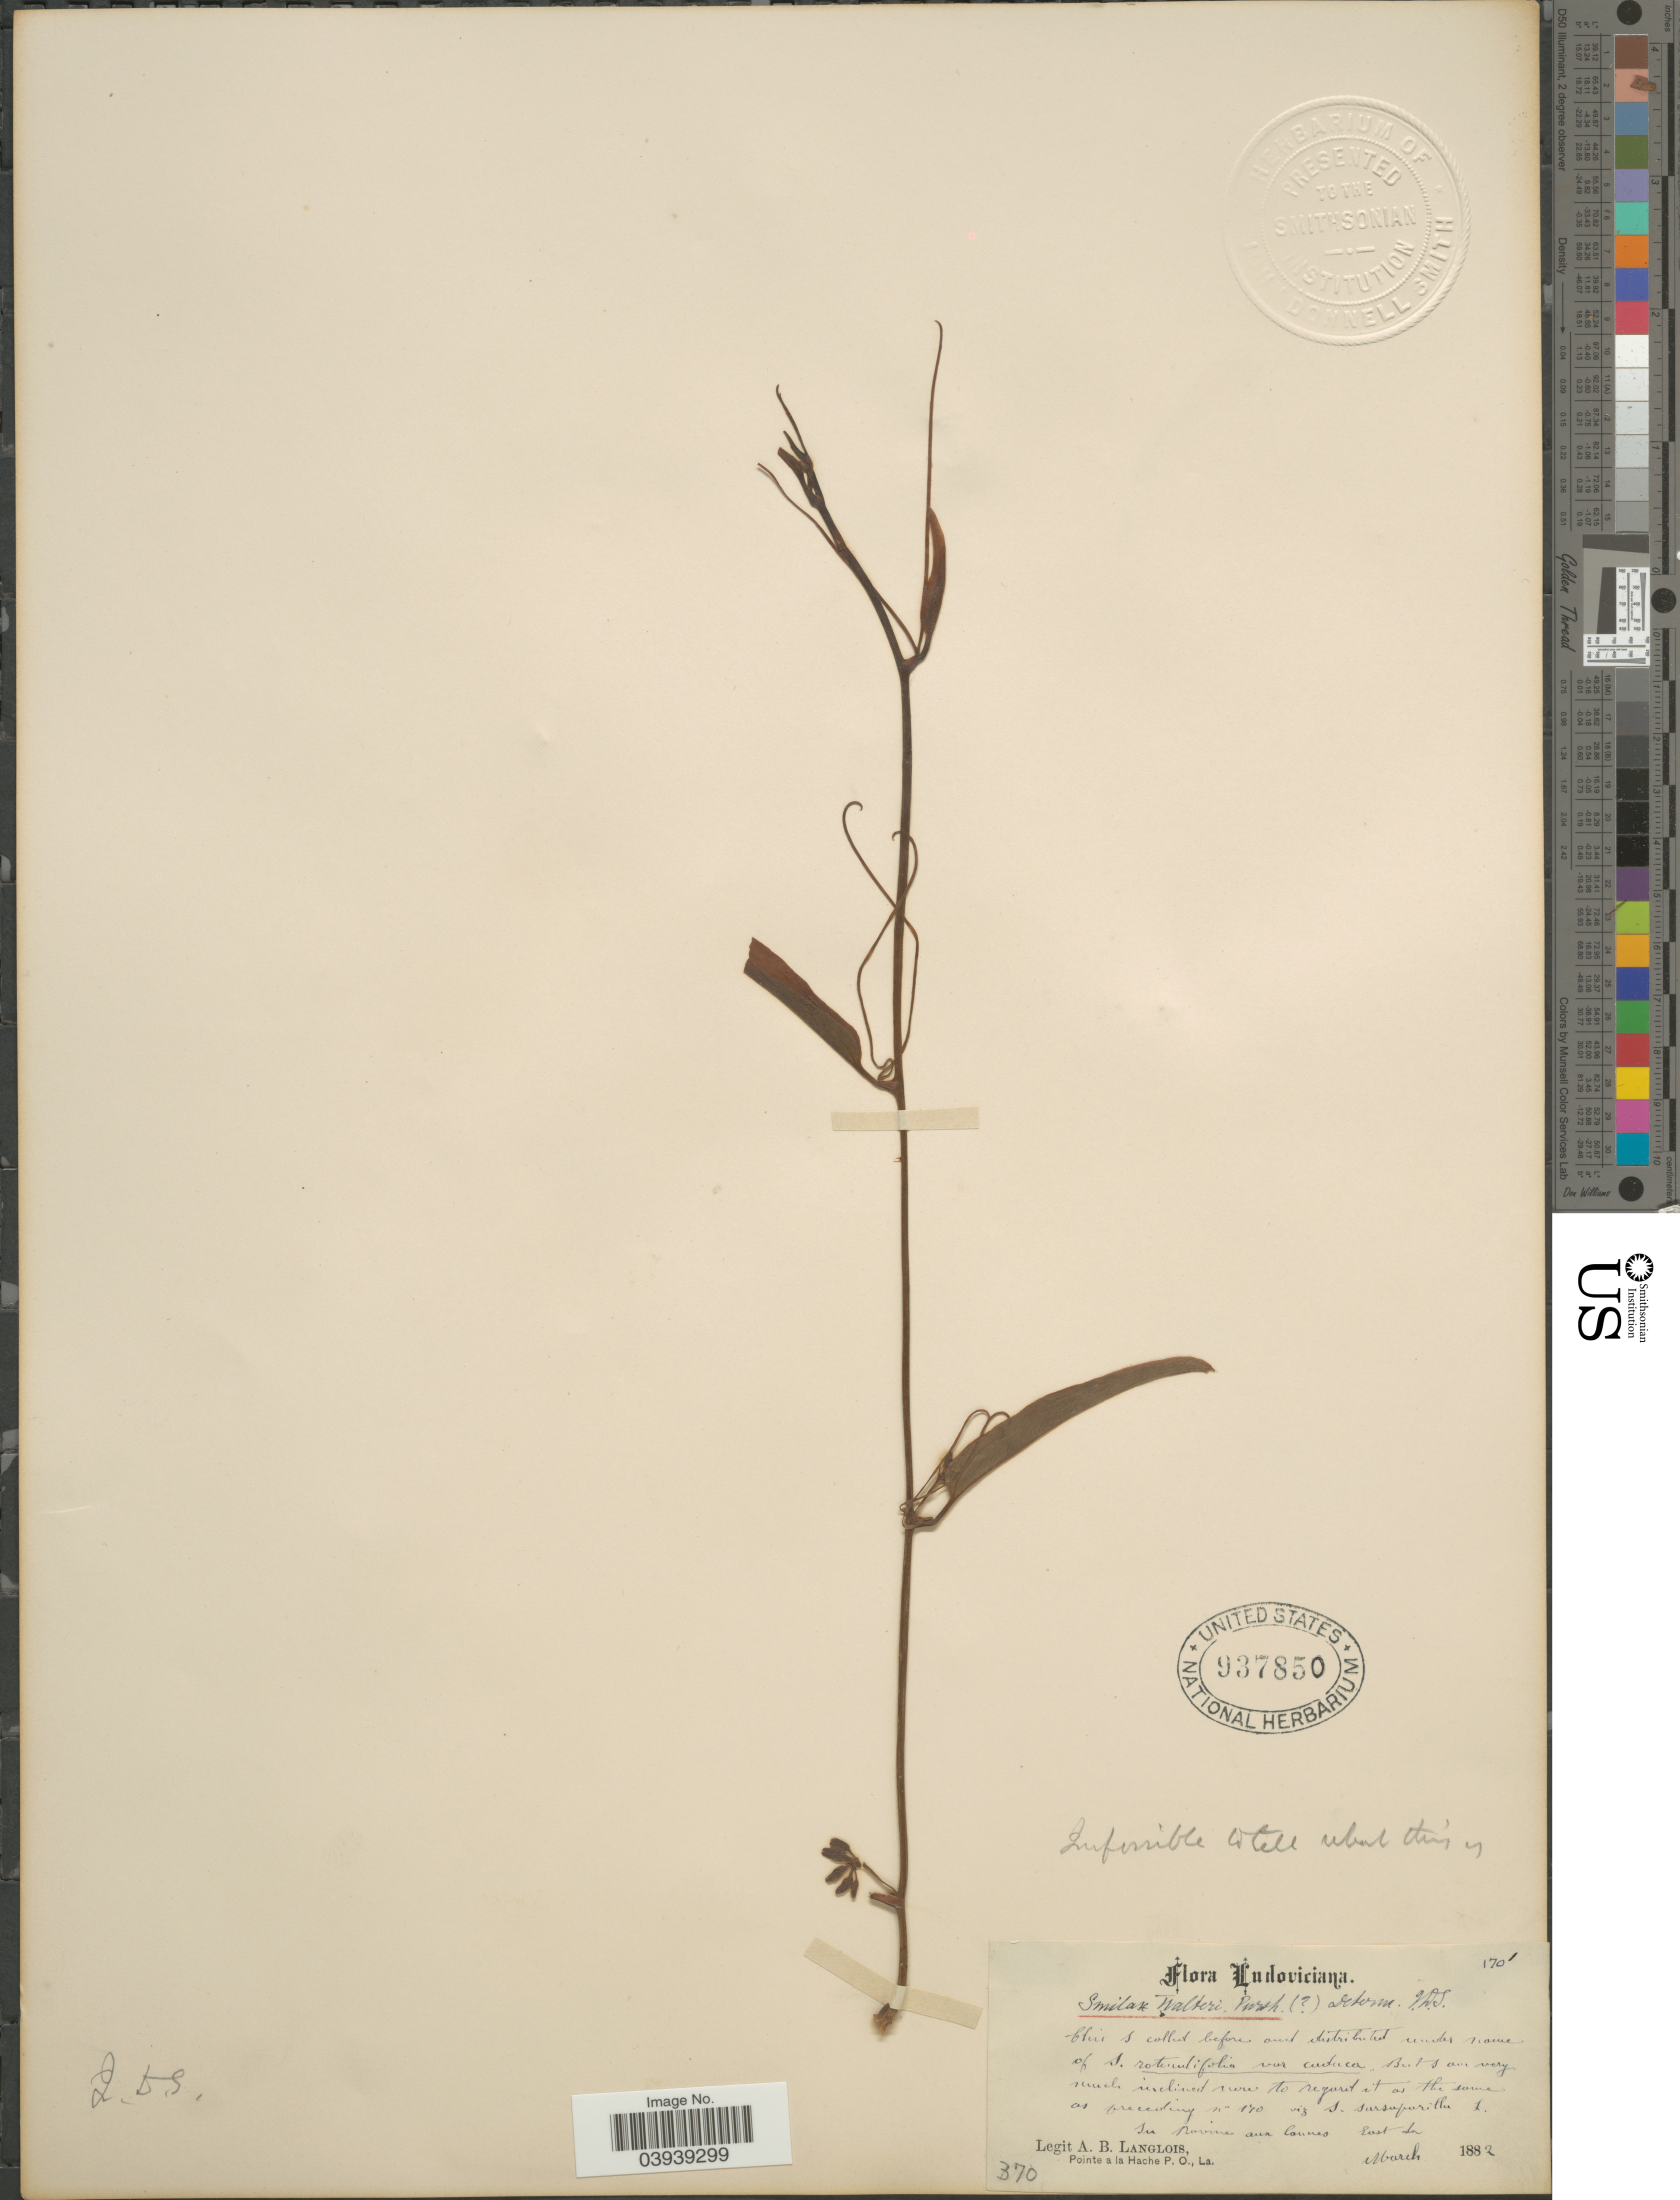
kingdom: Plantae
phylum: Tracheophyta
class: Liliopsida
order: Liliales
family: Smilacaceae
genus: Smilax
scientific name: Smilax walteri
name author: Pursh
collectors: A. Langlois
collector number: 170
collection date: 1882-03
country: United States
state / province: Louisiana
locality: In ravine aux Cannes East La.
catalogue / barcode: US 937850